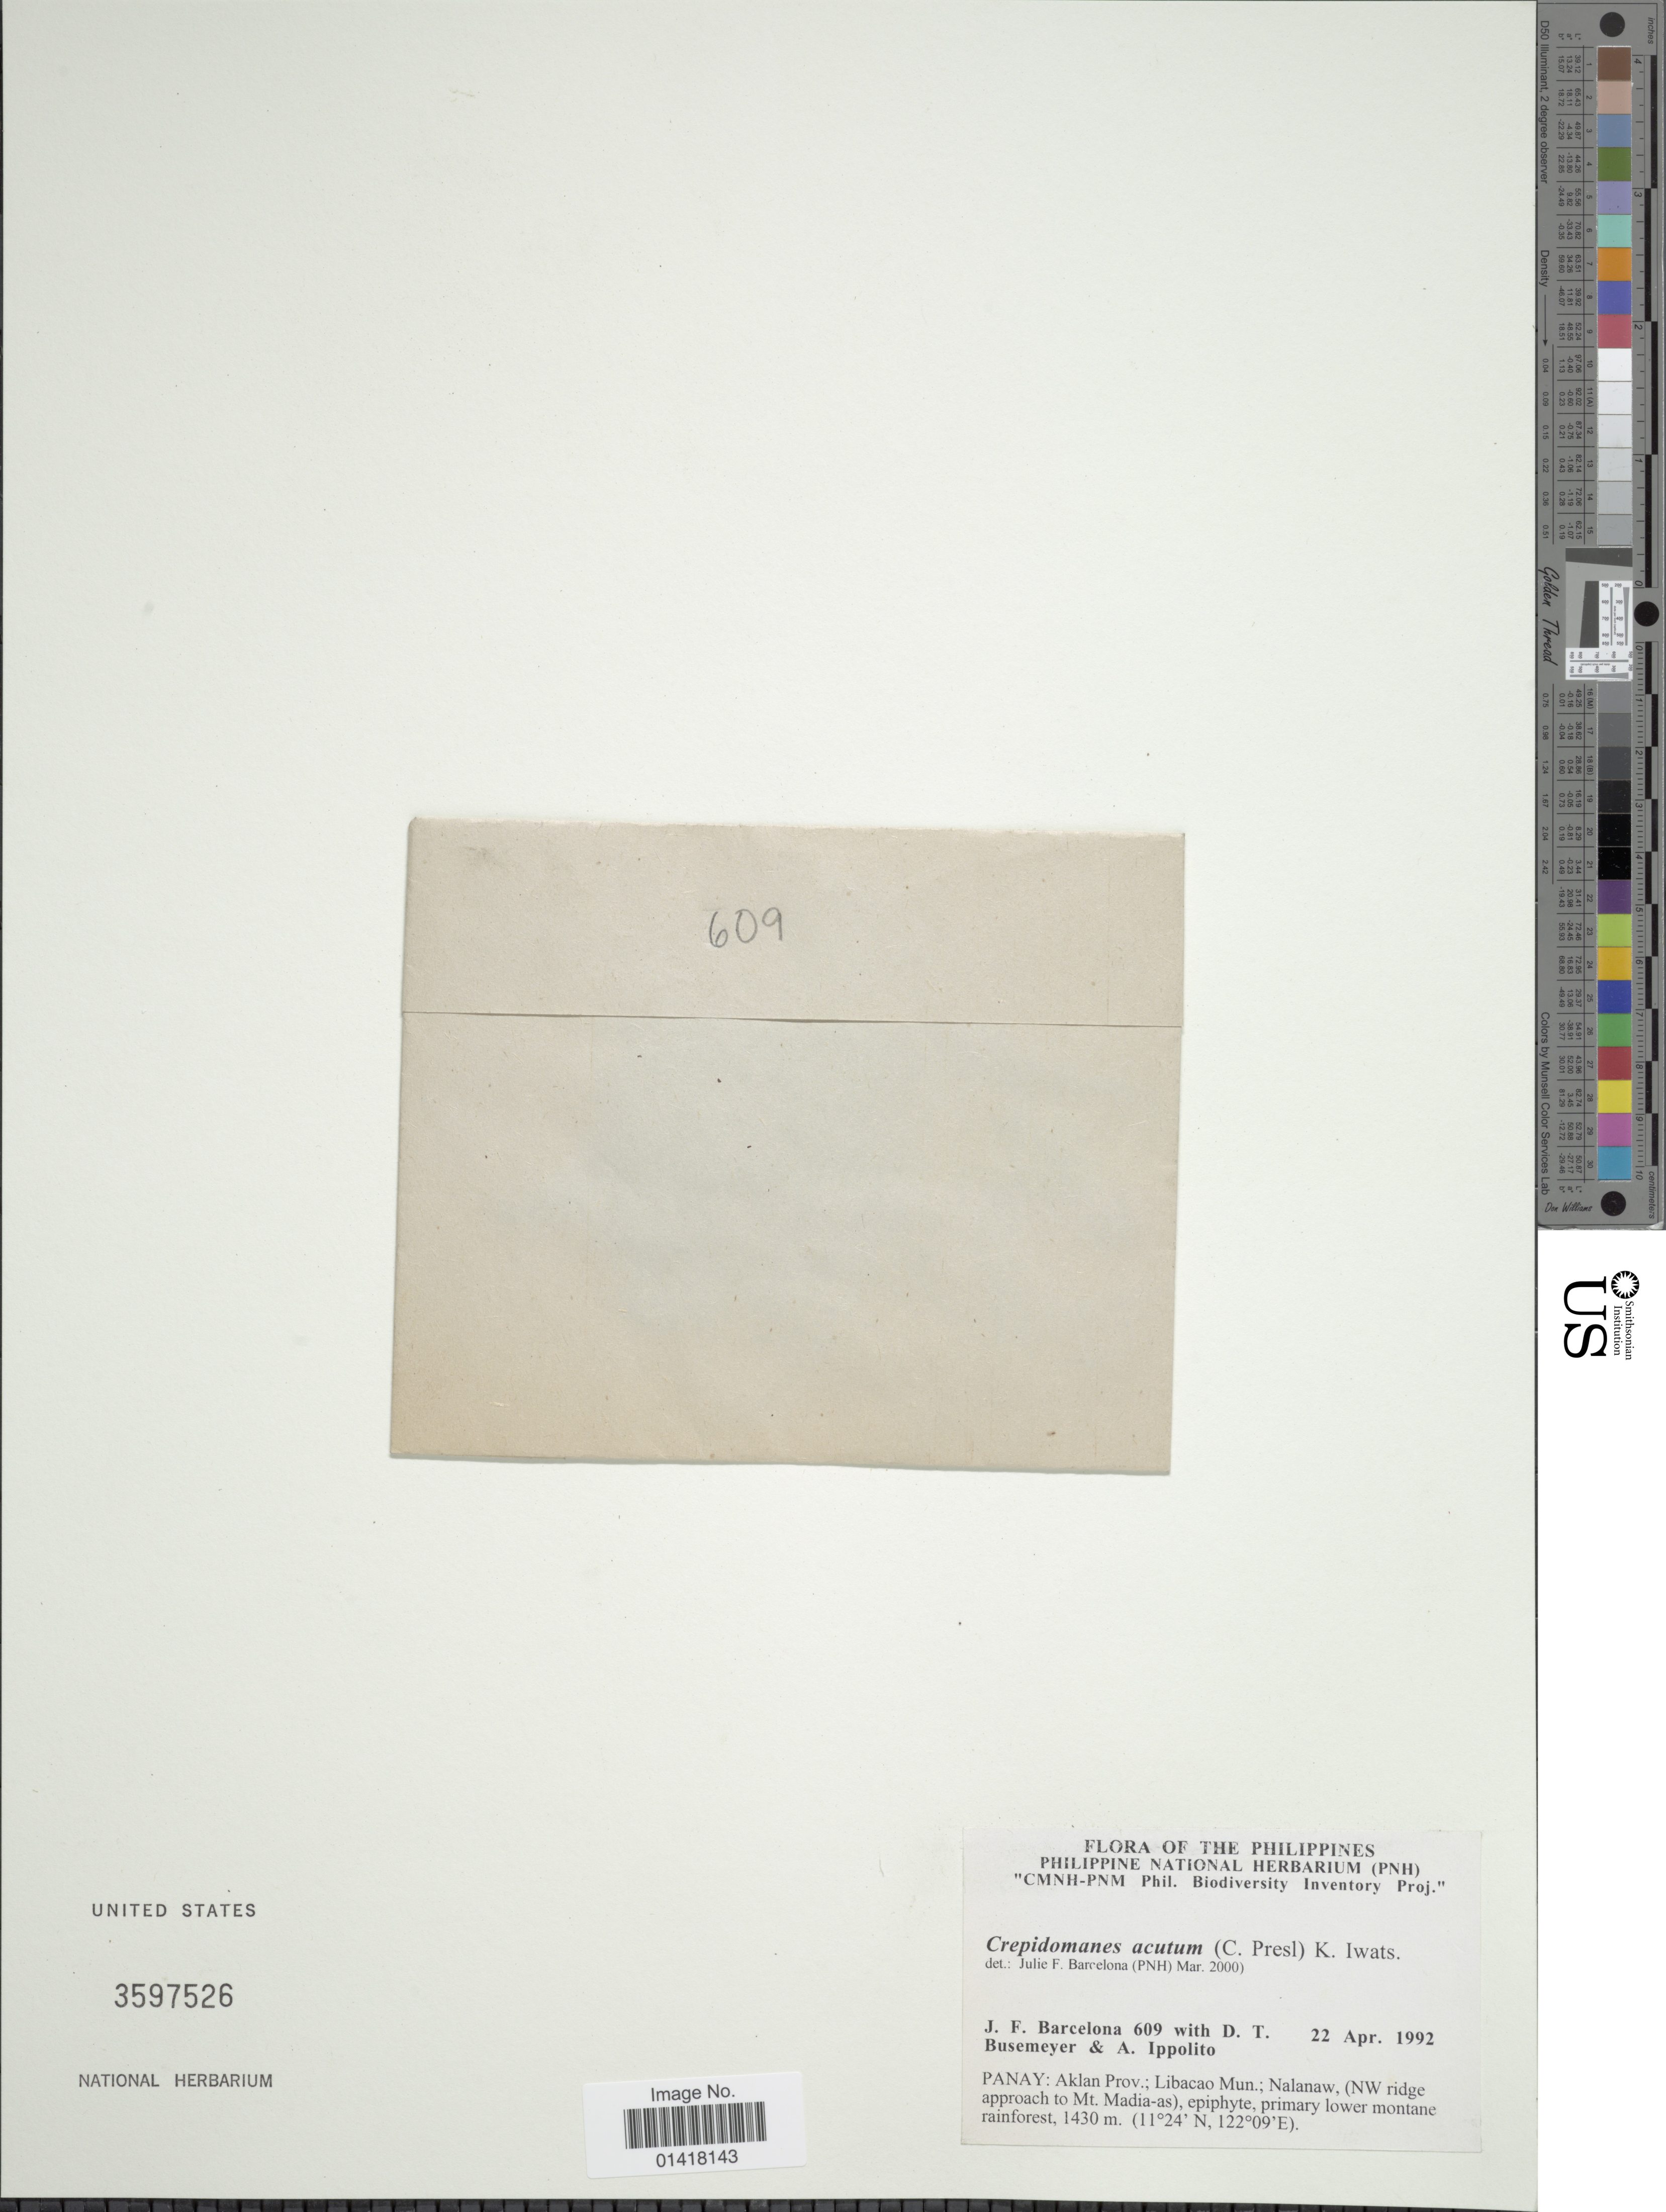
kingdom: Plantae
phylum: Tracheophyta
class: Polypodiopsida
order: Hymenophyllales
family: Hymenophyllaceae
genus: Hymenophyllum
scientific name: Hymenophyllum acutum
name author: (C. Presl) Ebihara & K. Iwats.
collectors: J. F. Barcelona, D. Busemeyer & A. Ippolito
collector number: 609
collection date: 1992-04-22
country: Philippines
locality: The Philippines. Panay: Aklan Prov. Libacao Mun: Nalanaw, (NW ridge approach to Mt. Madia-as), epiphyte, primary lower montane rainforest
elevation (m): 1430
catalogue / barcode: US 3597526